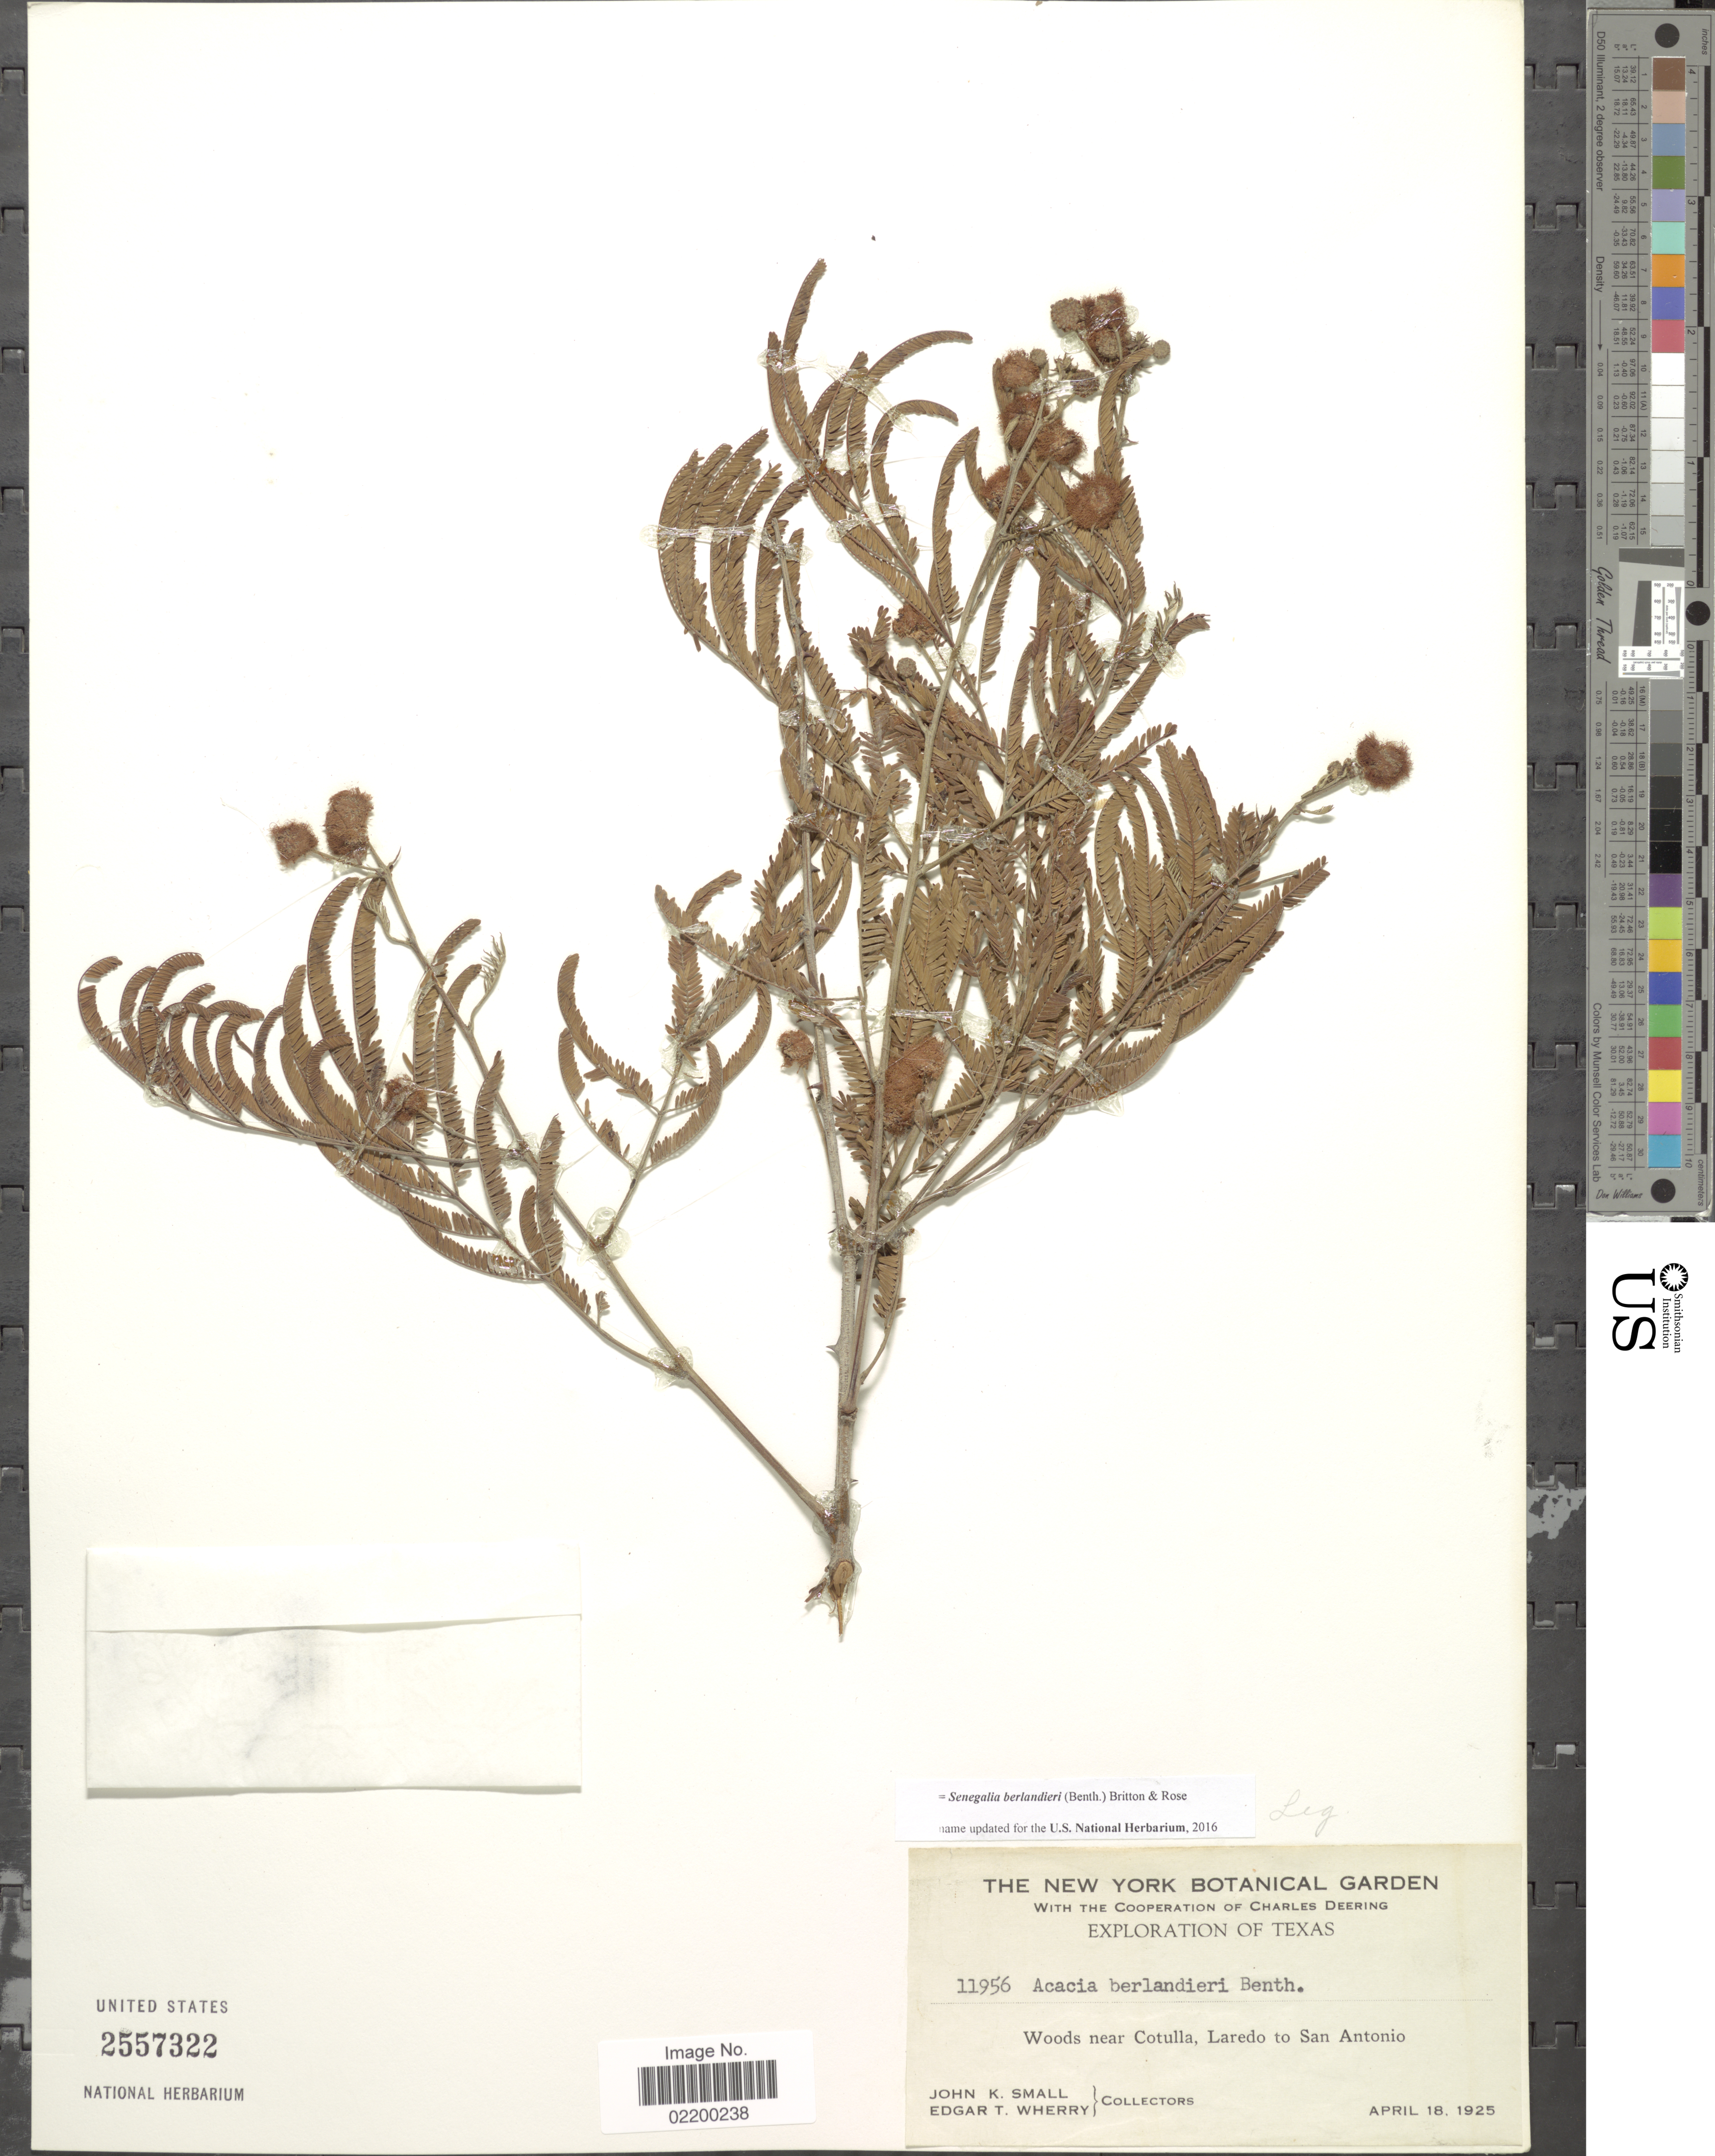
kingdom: Plantae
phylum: Tracheophyta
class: Magnoliopsida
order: Fabales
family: Fabaceae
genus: Senegalia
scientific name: Senegalia berlandieri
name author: (Benth.) Britton & Rose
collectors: J. K. Small & E. T. Wherry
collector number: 11956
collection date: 1925-04-18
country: United States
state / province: Texas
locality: Woods near Cotulla, Laredo to San Antonio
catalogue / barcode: US 2557322